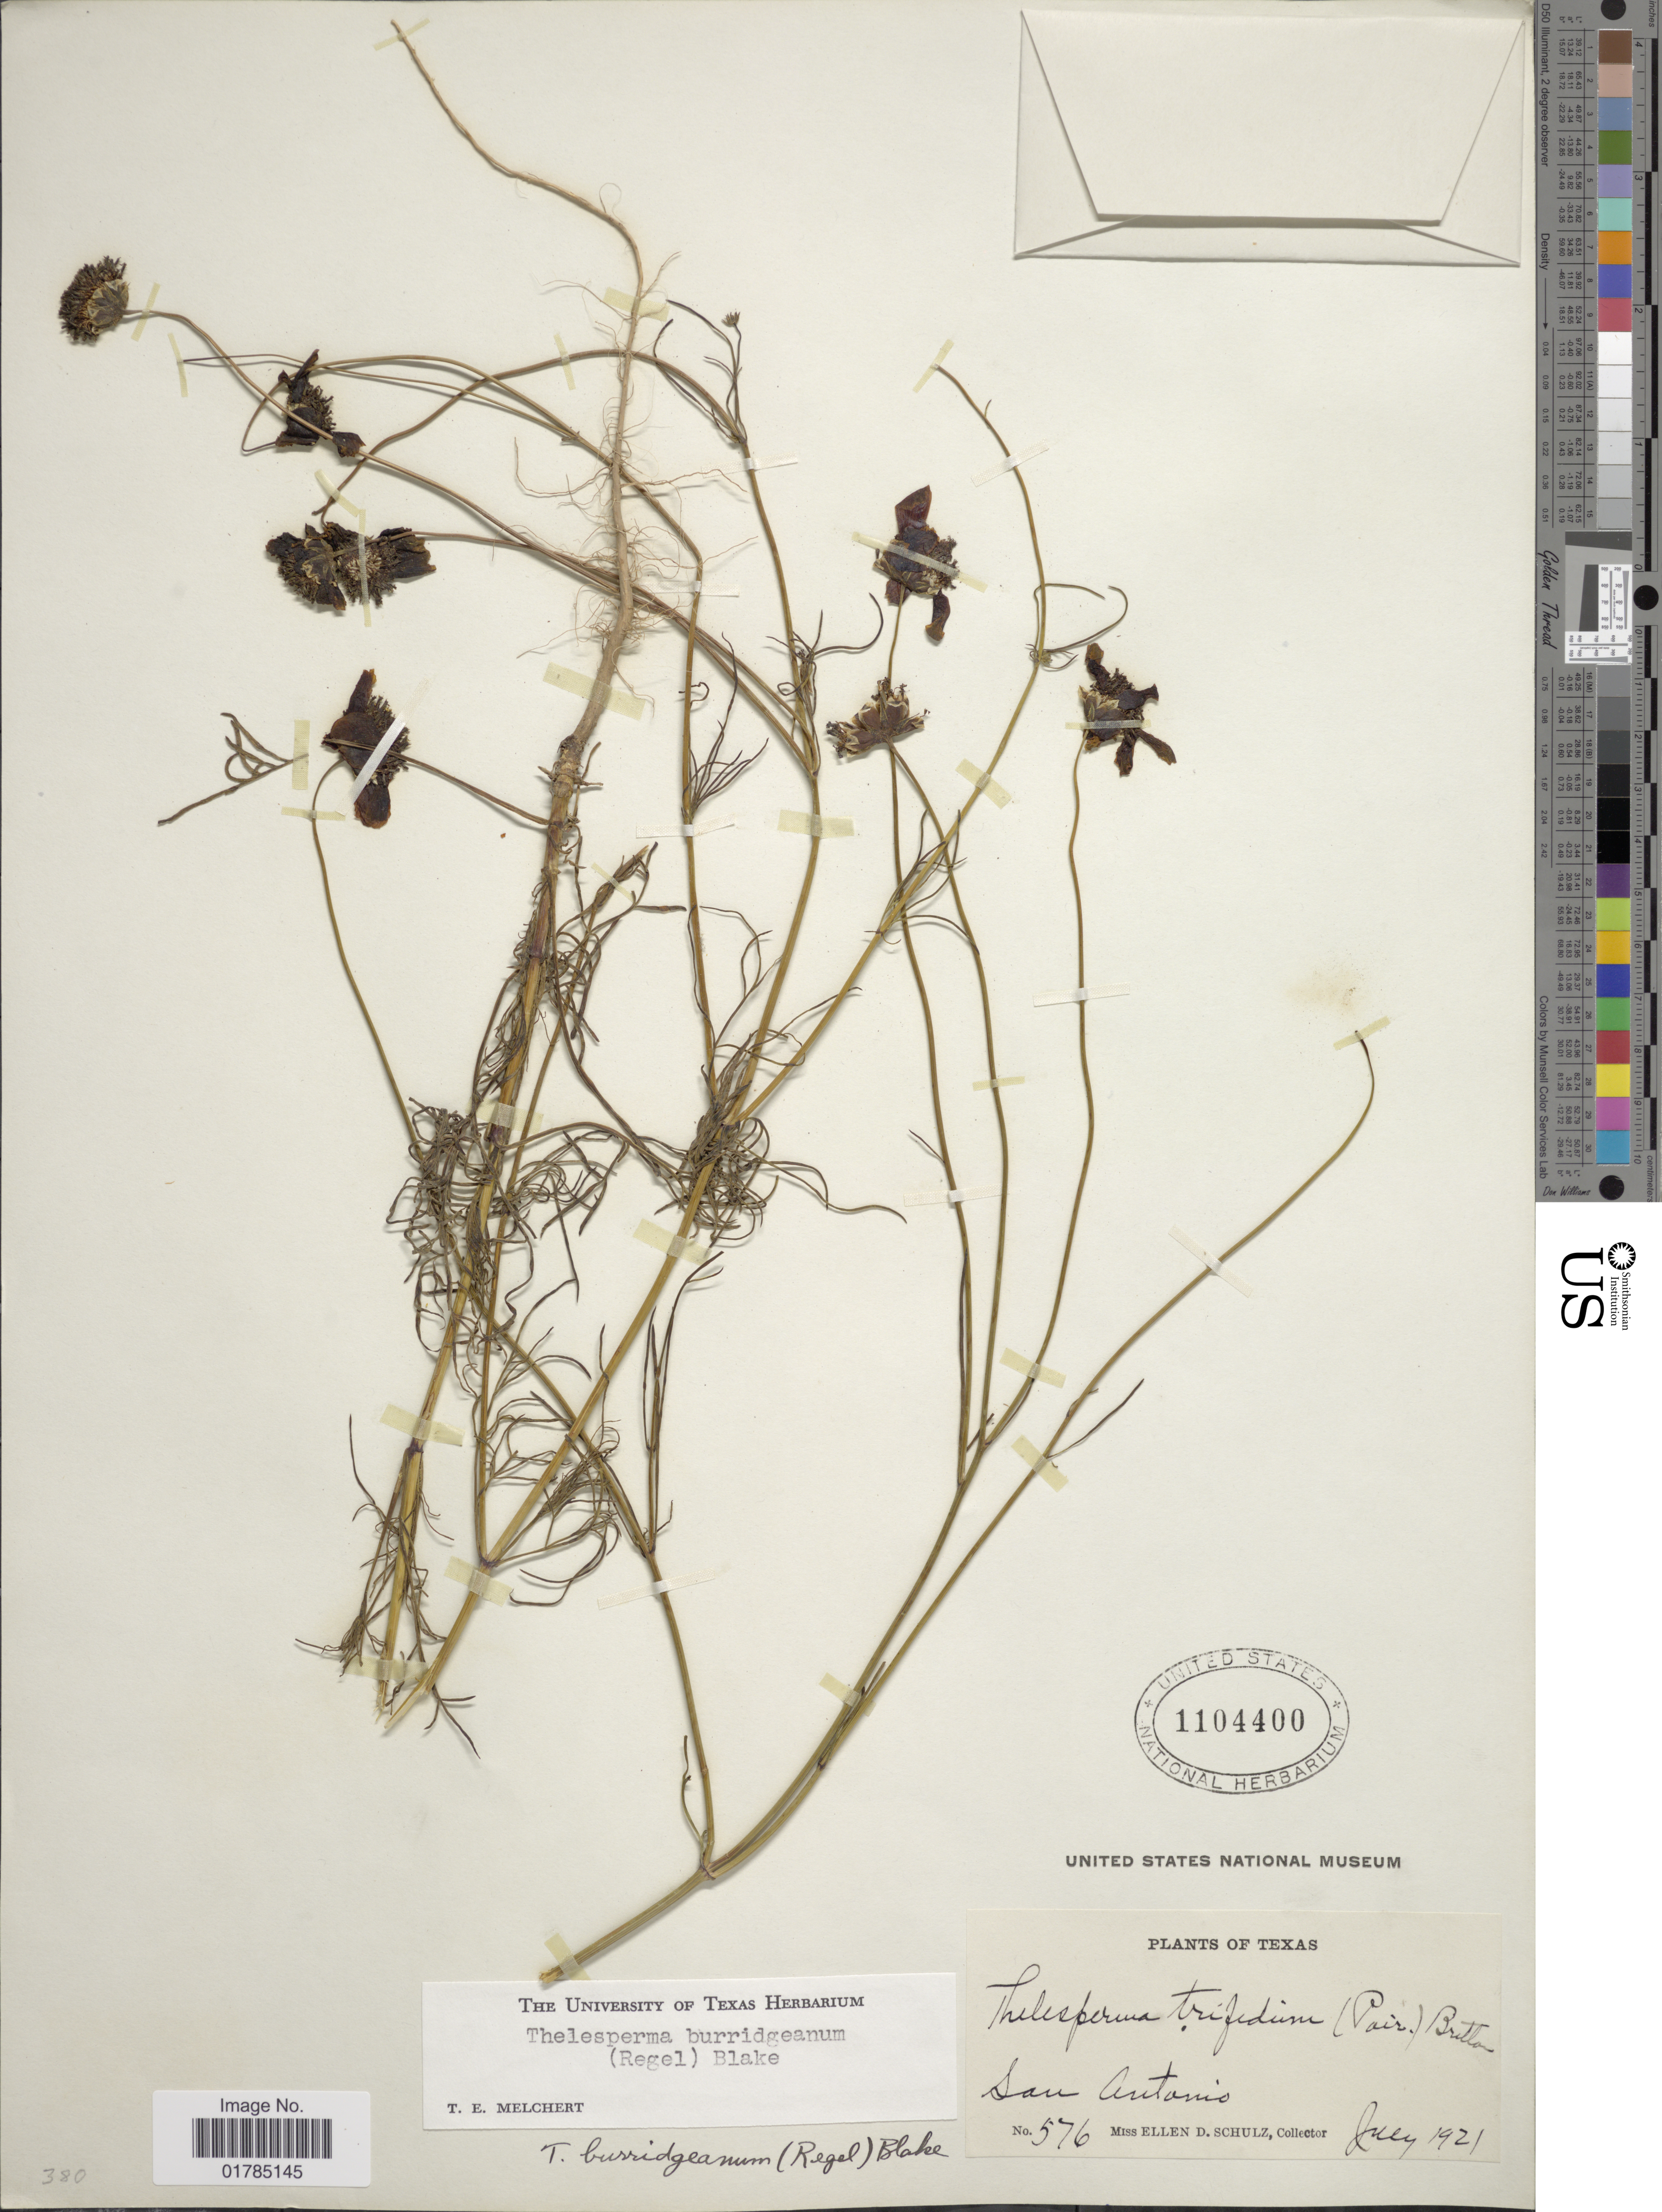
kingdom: Plantae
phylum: Tracheophyta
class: Magnoliopsida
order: Asterales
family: Asteraceae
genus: Thelesperma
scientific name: Thelesperma burridgeanum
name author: S.F. Blake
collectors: E. D. Schulz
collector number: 576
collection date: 1921-07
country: United States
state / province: Texas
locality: San Antonio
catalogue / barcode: US 1104400